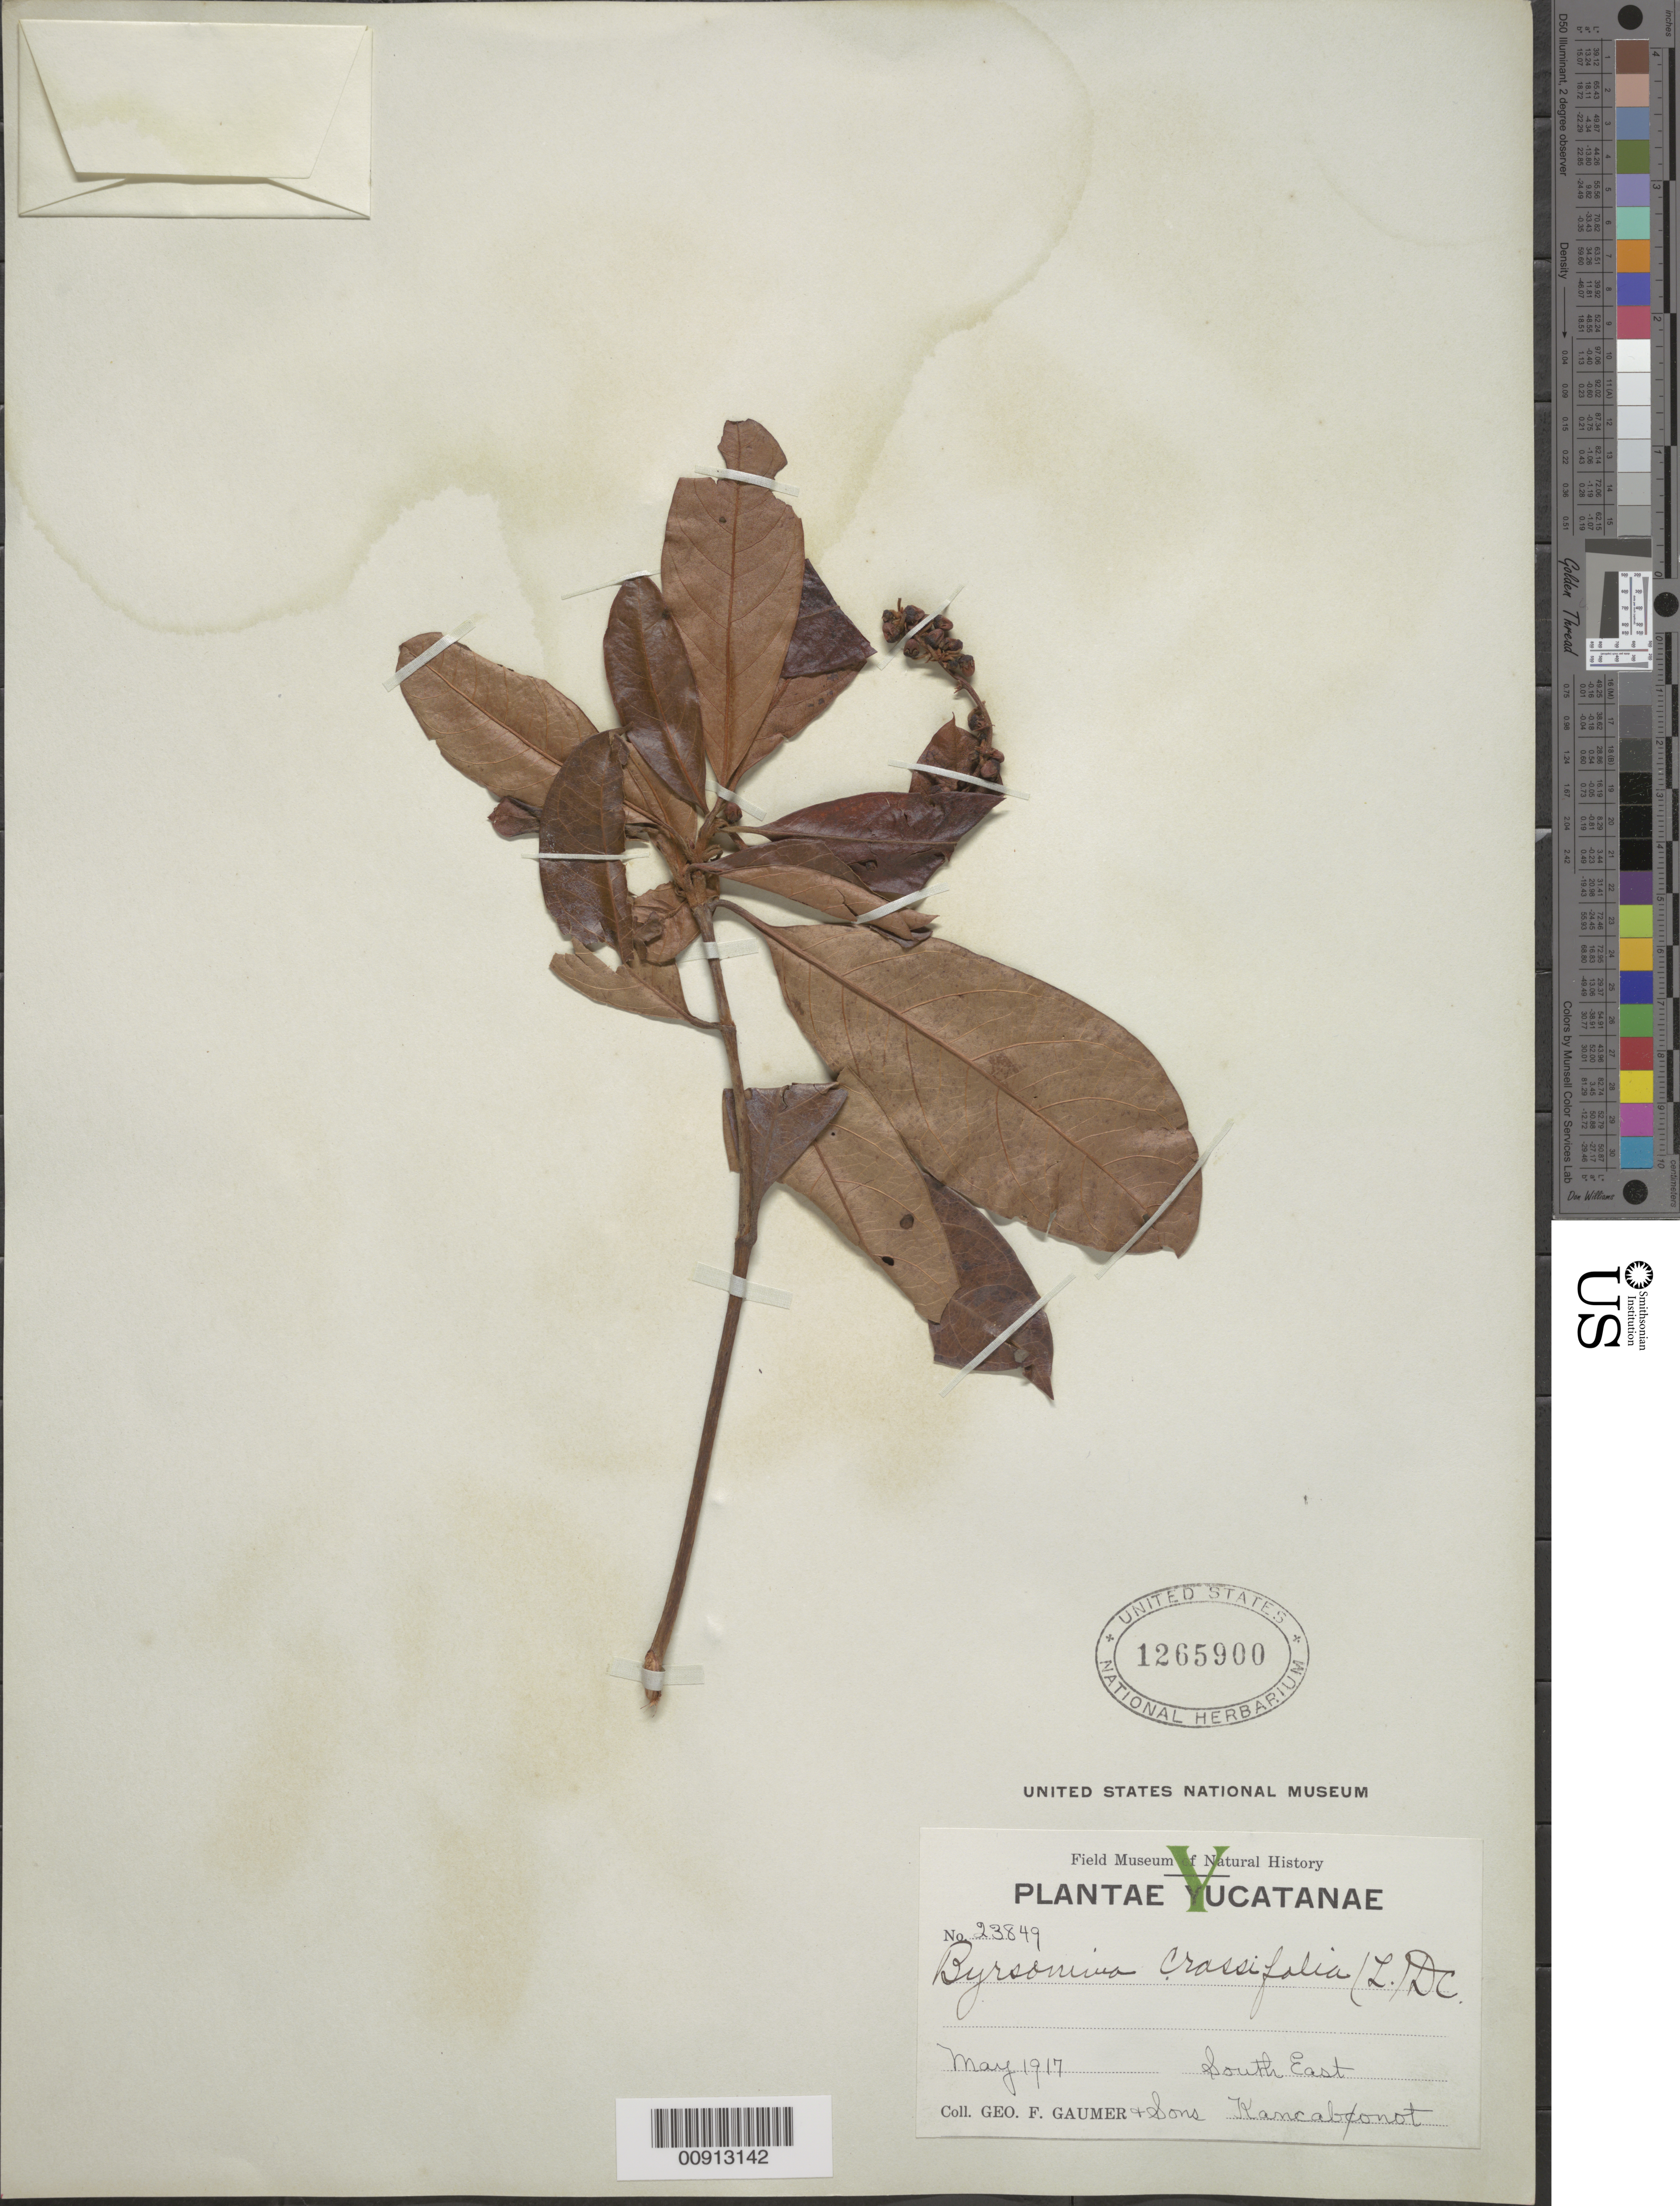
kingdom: Plantae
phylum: Tracheophyta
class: Magnoliopsida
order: Malpighiales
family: Malpighiaceae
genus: Byrsonima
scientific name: Byrsonima crassifolia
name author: (L.) Kunth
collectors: G. F. Gaumer & et al.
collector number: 23849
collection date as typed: May 1917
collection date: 1917-05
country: Mexico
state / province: Yucatán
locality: Yucatán: South East Kancabonot.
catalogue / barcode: US 1265900